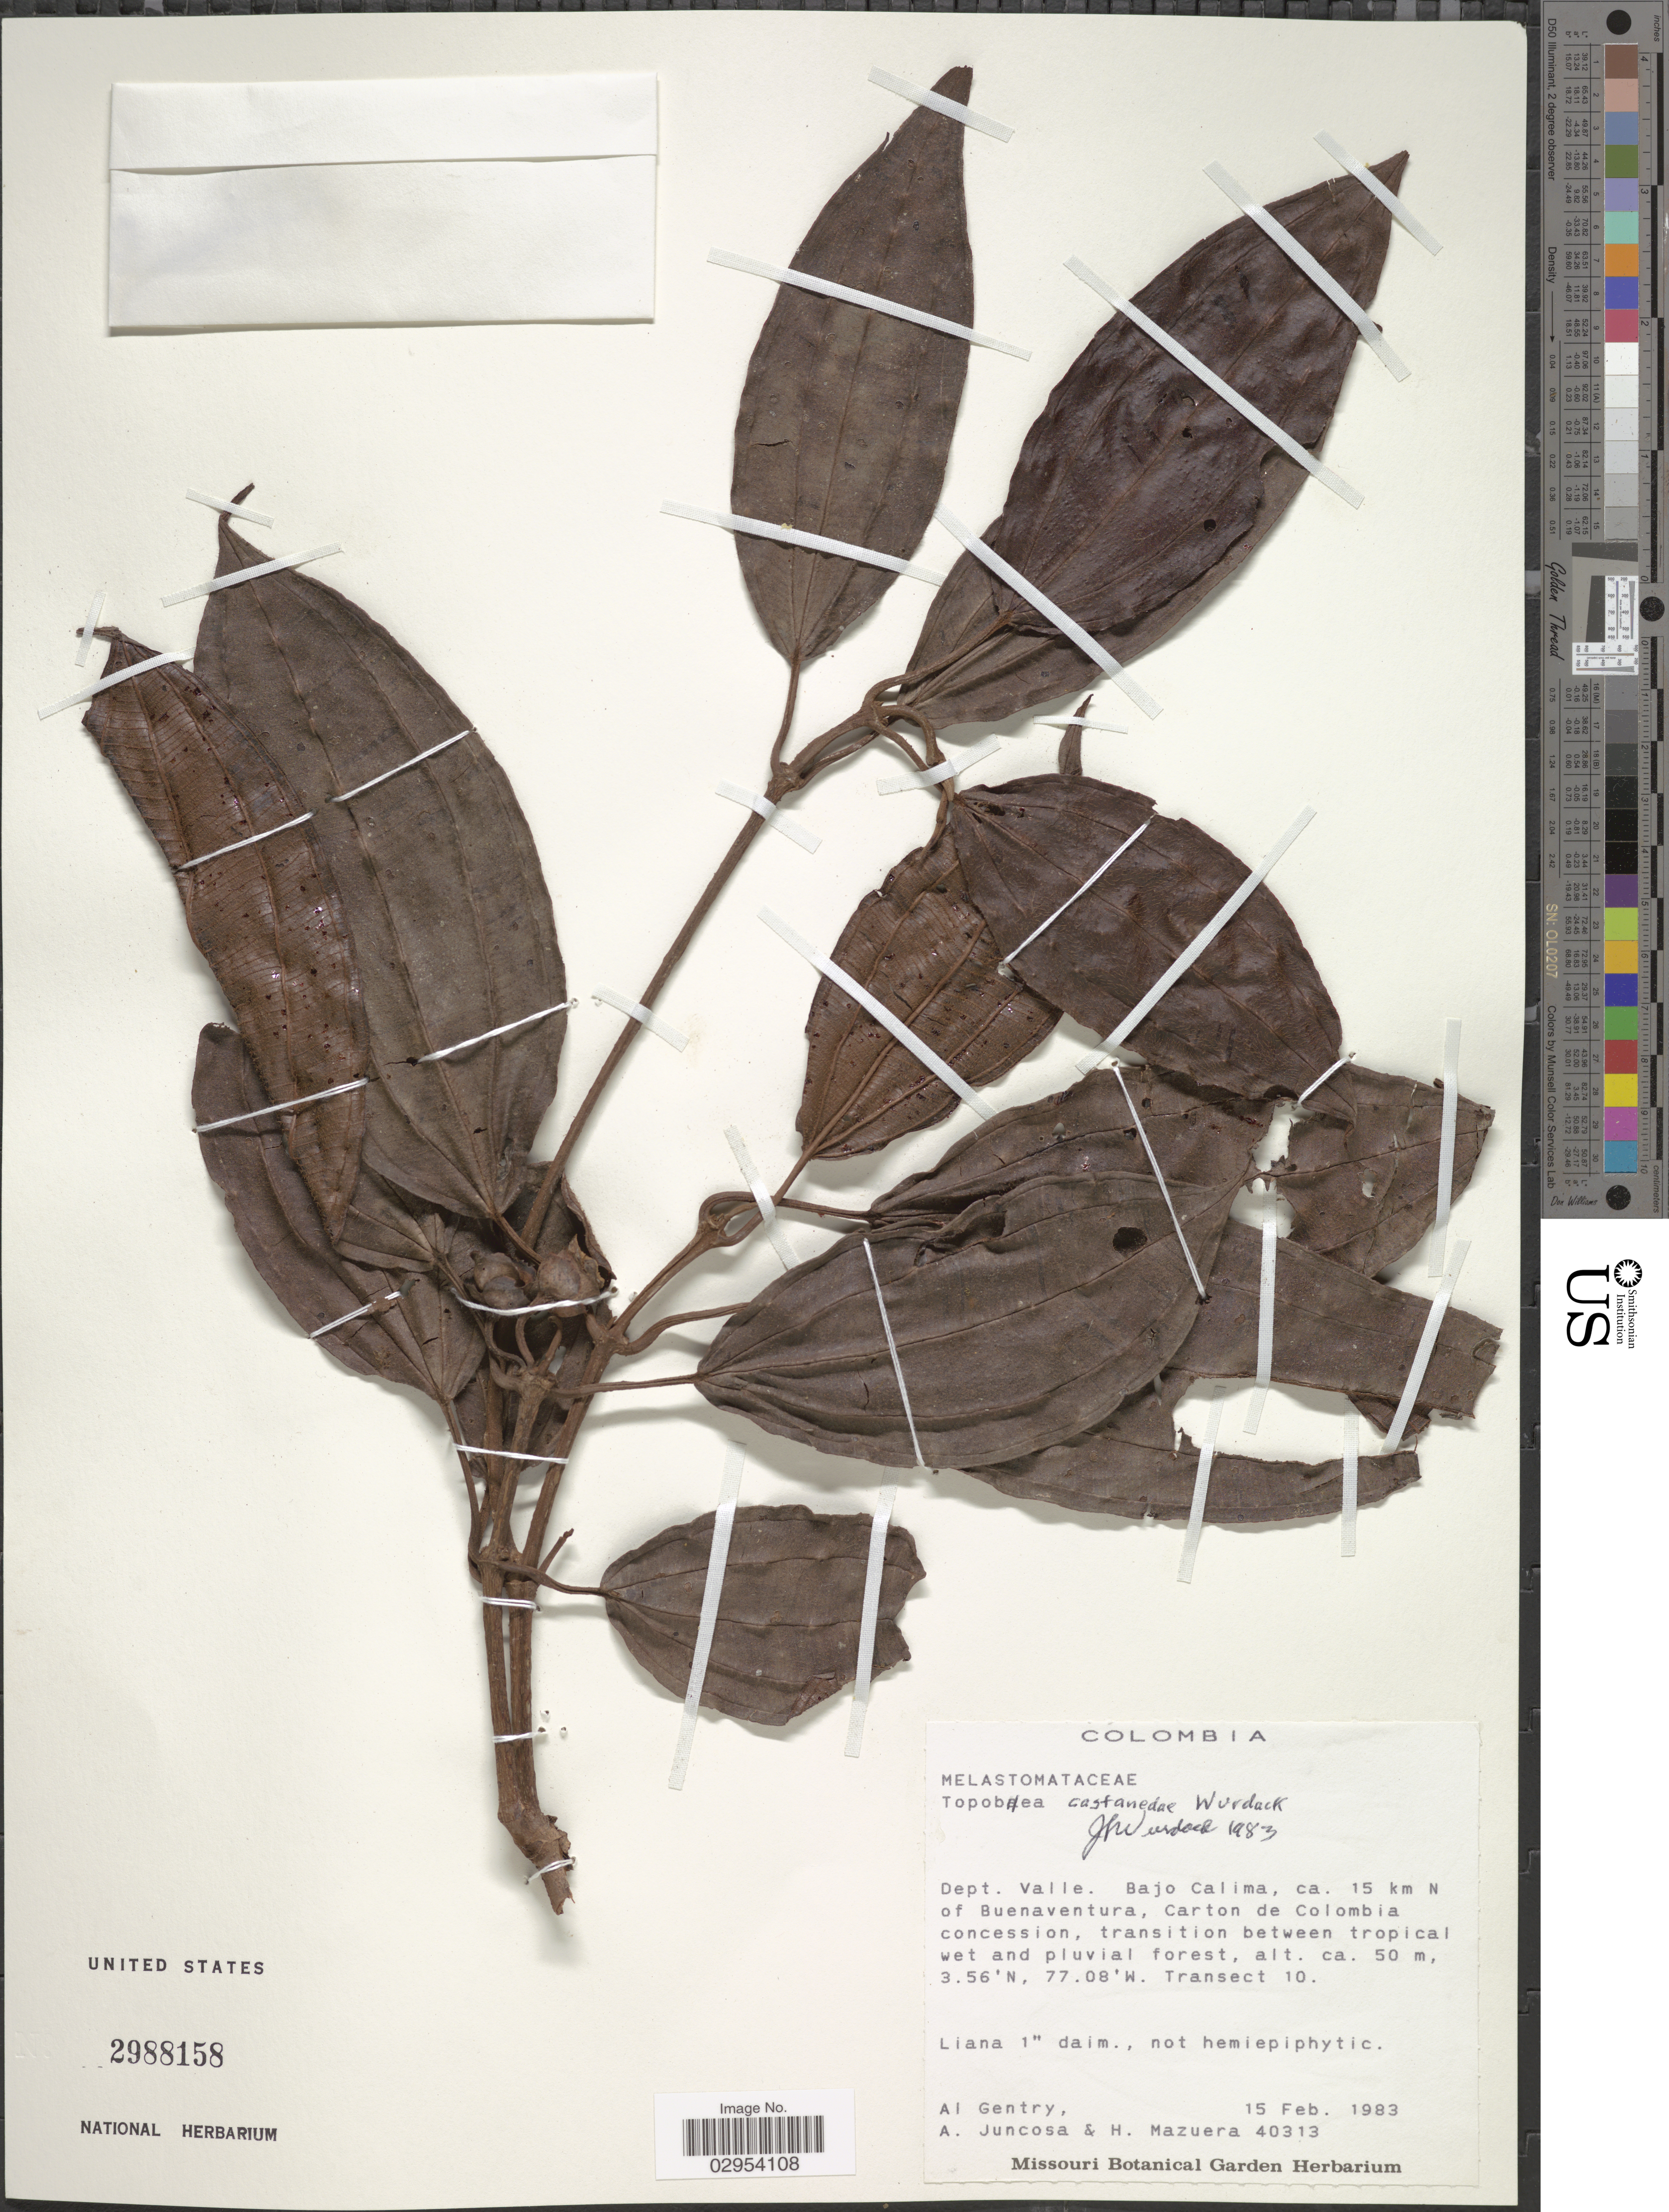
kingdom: Plantae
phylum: Tracheophyta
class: Magnoliopsida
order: Myrtales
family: Melastomataceae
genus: Topobea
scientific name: Topobea castanedae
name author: Wurdack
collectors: A. H. Gentry, A. Juncosa & H. Mazuera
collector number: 40313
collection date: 1983-02-15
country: Colombia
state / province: Valle del Cauca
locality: Dept. Valle. Bajo Calima, ca. 15 km N of Buenaventura, Carton de Colombia concession, transition between tropical wet and pluvial forest. Transect 10.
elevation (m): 50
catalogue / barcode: US 2988158